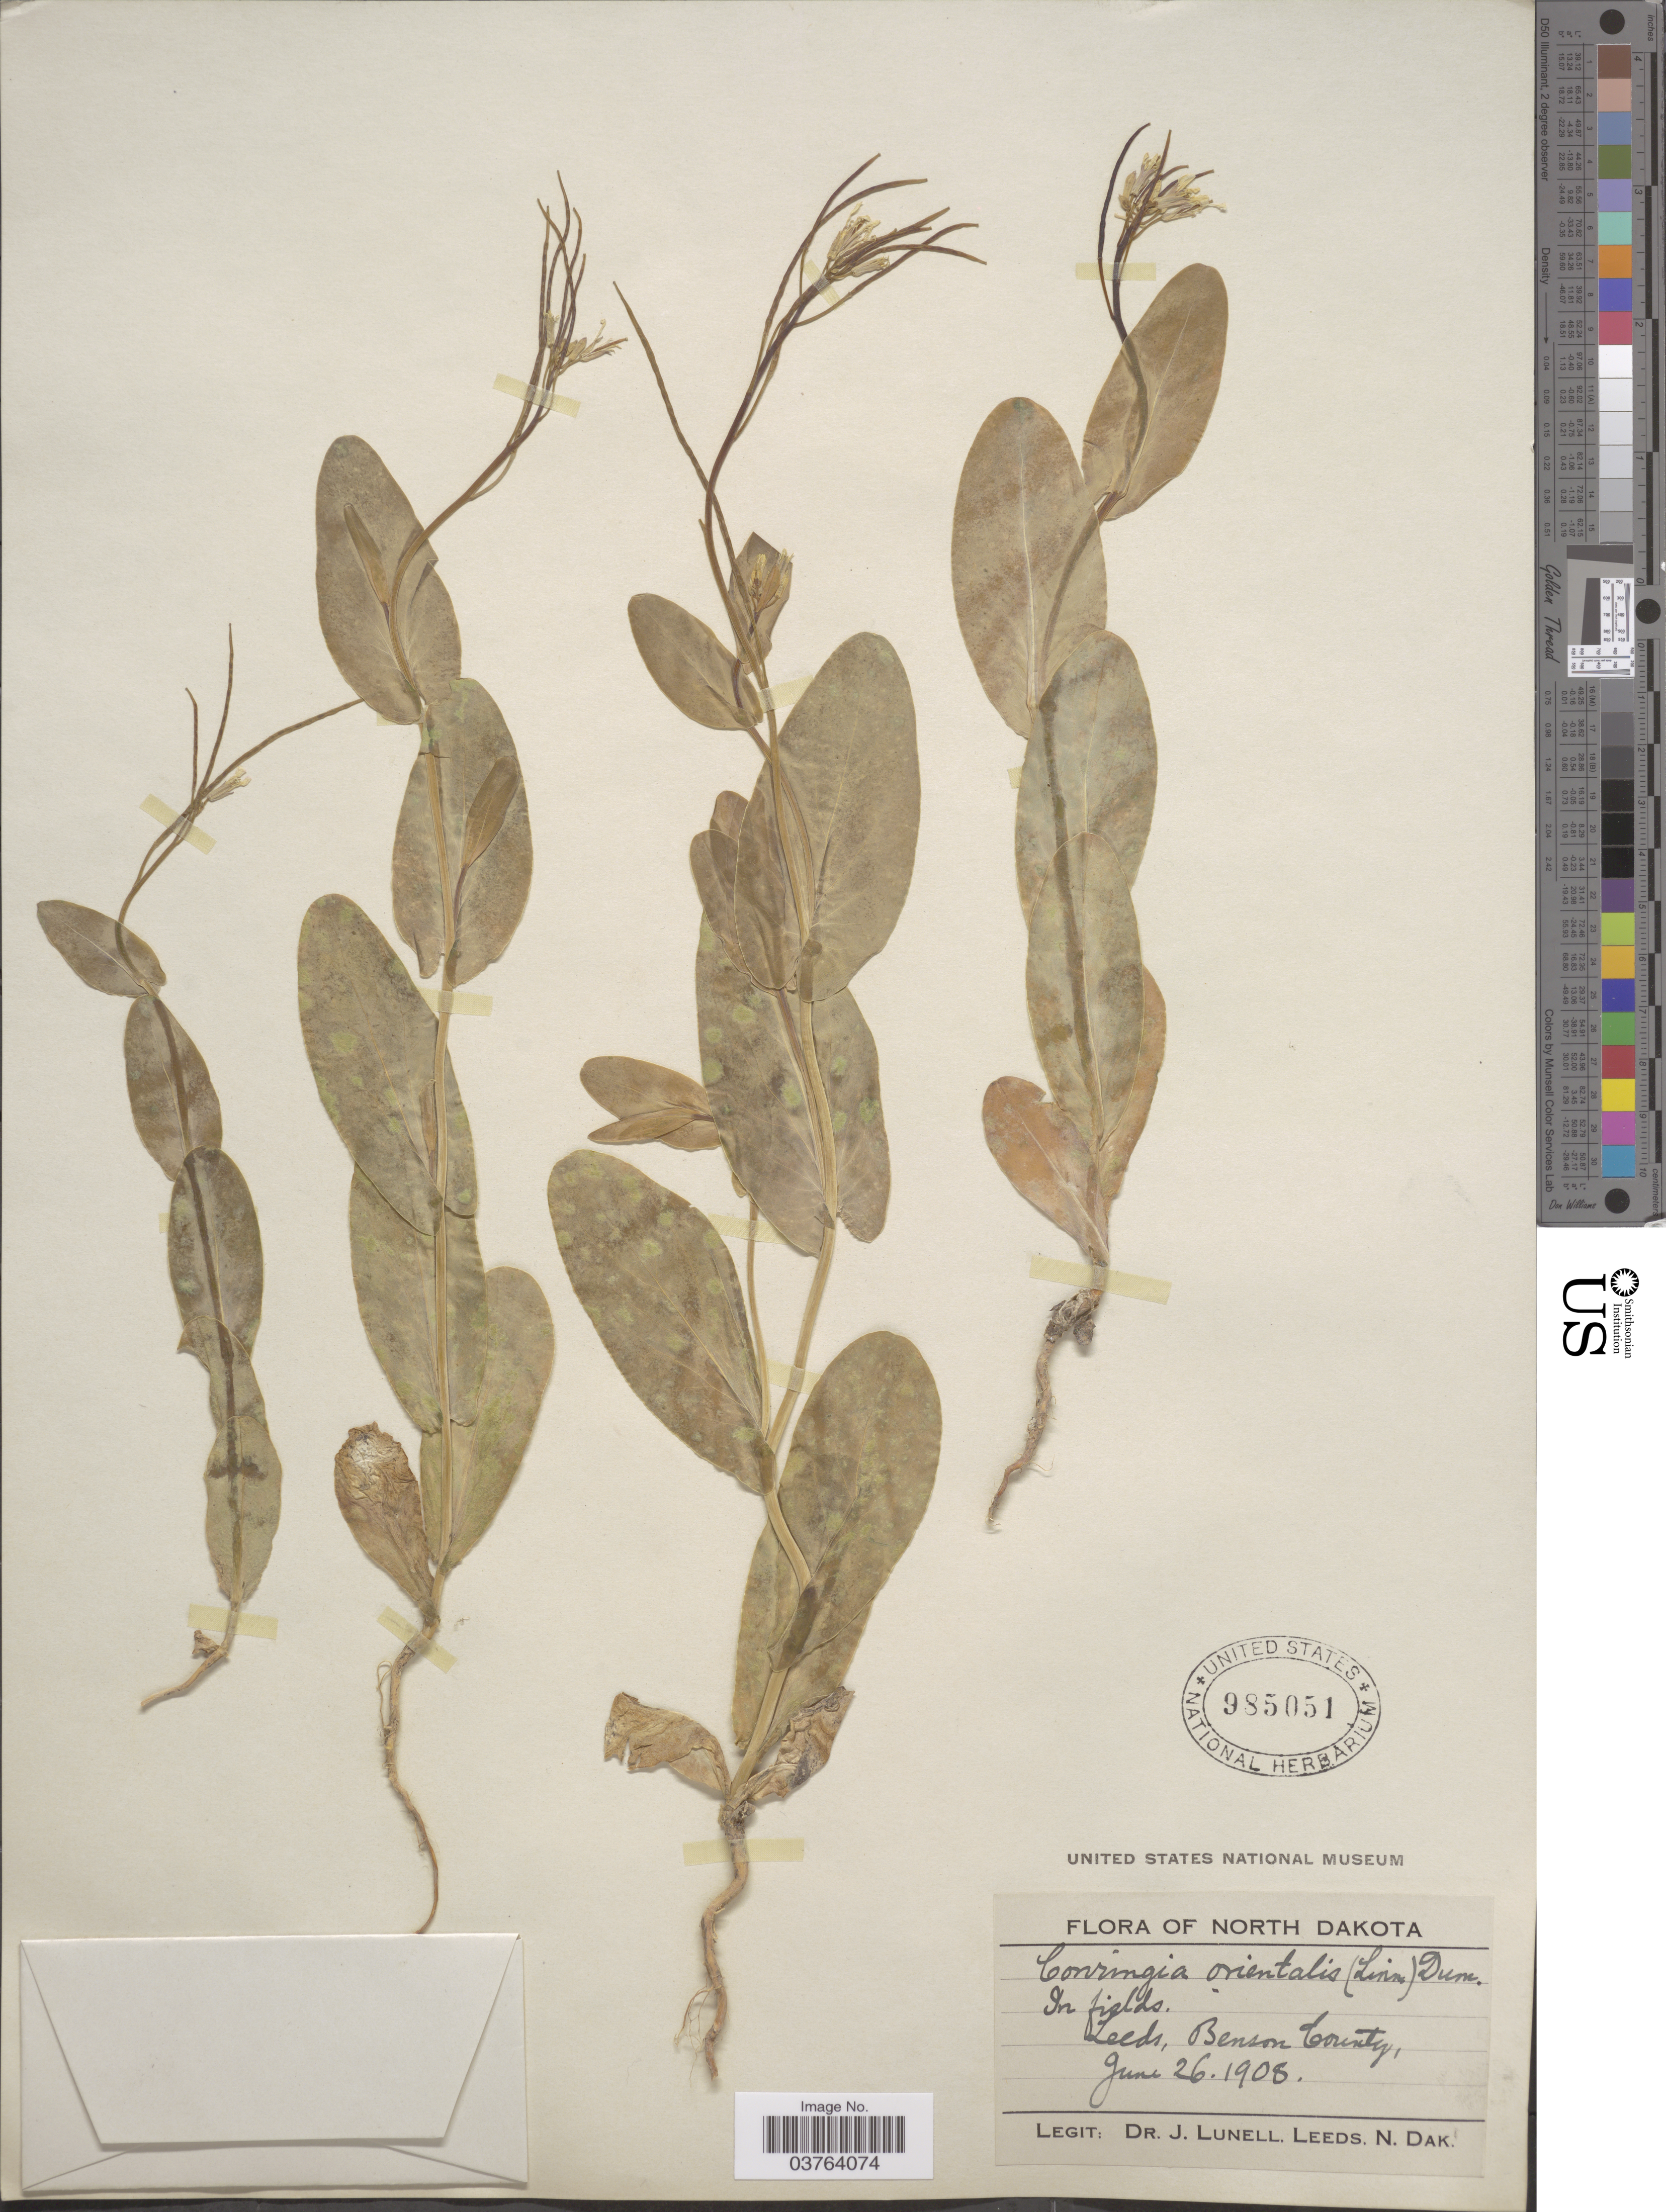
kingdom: Plantae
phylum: Tracheophyta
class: Magnoliopsida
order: Brassicales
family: Brassicaceae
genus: Conringia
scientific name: Conringia orientalis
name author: (L.) C. Presl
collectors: J. Lunell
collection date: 1908-06-26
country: United States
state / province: North Dakota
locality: Leeds, Benson County.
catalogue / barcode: US 985051